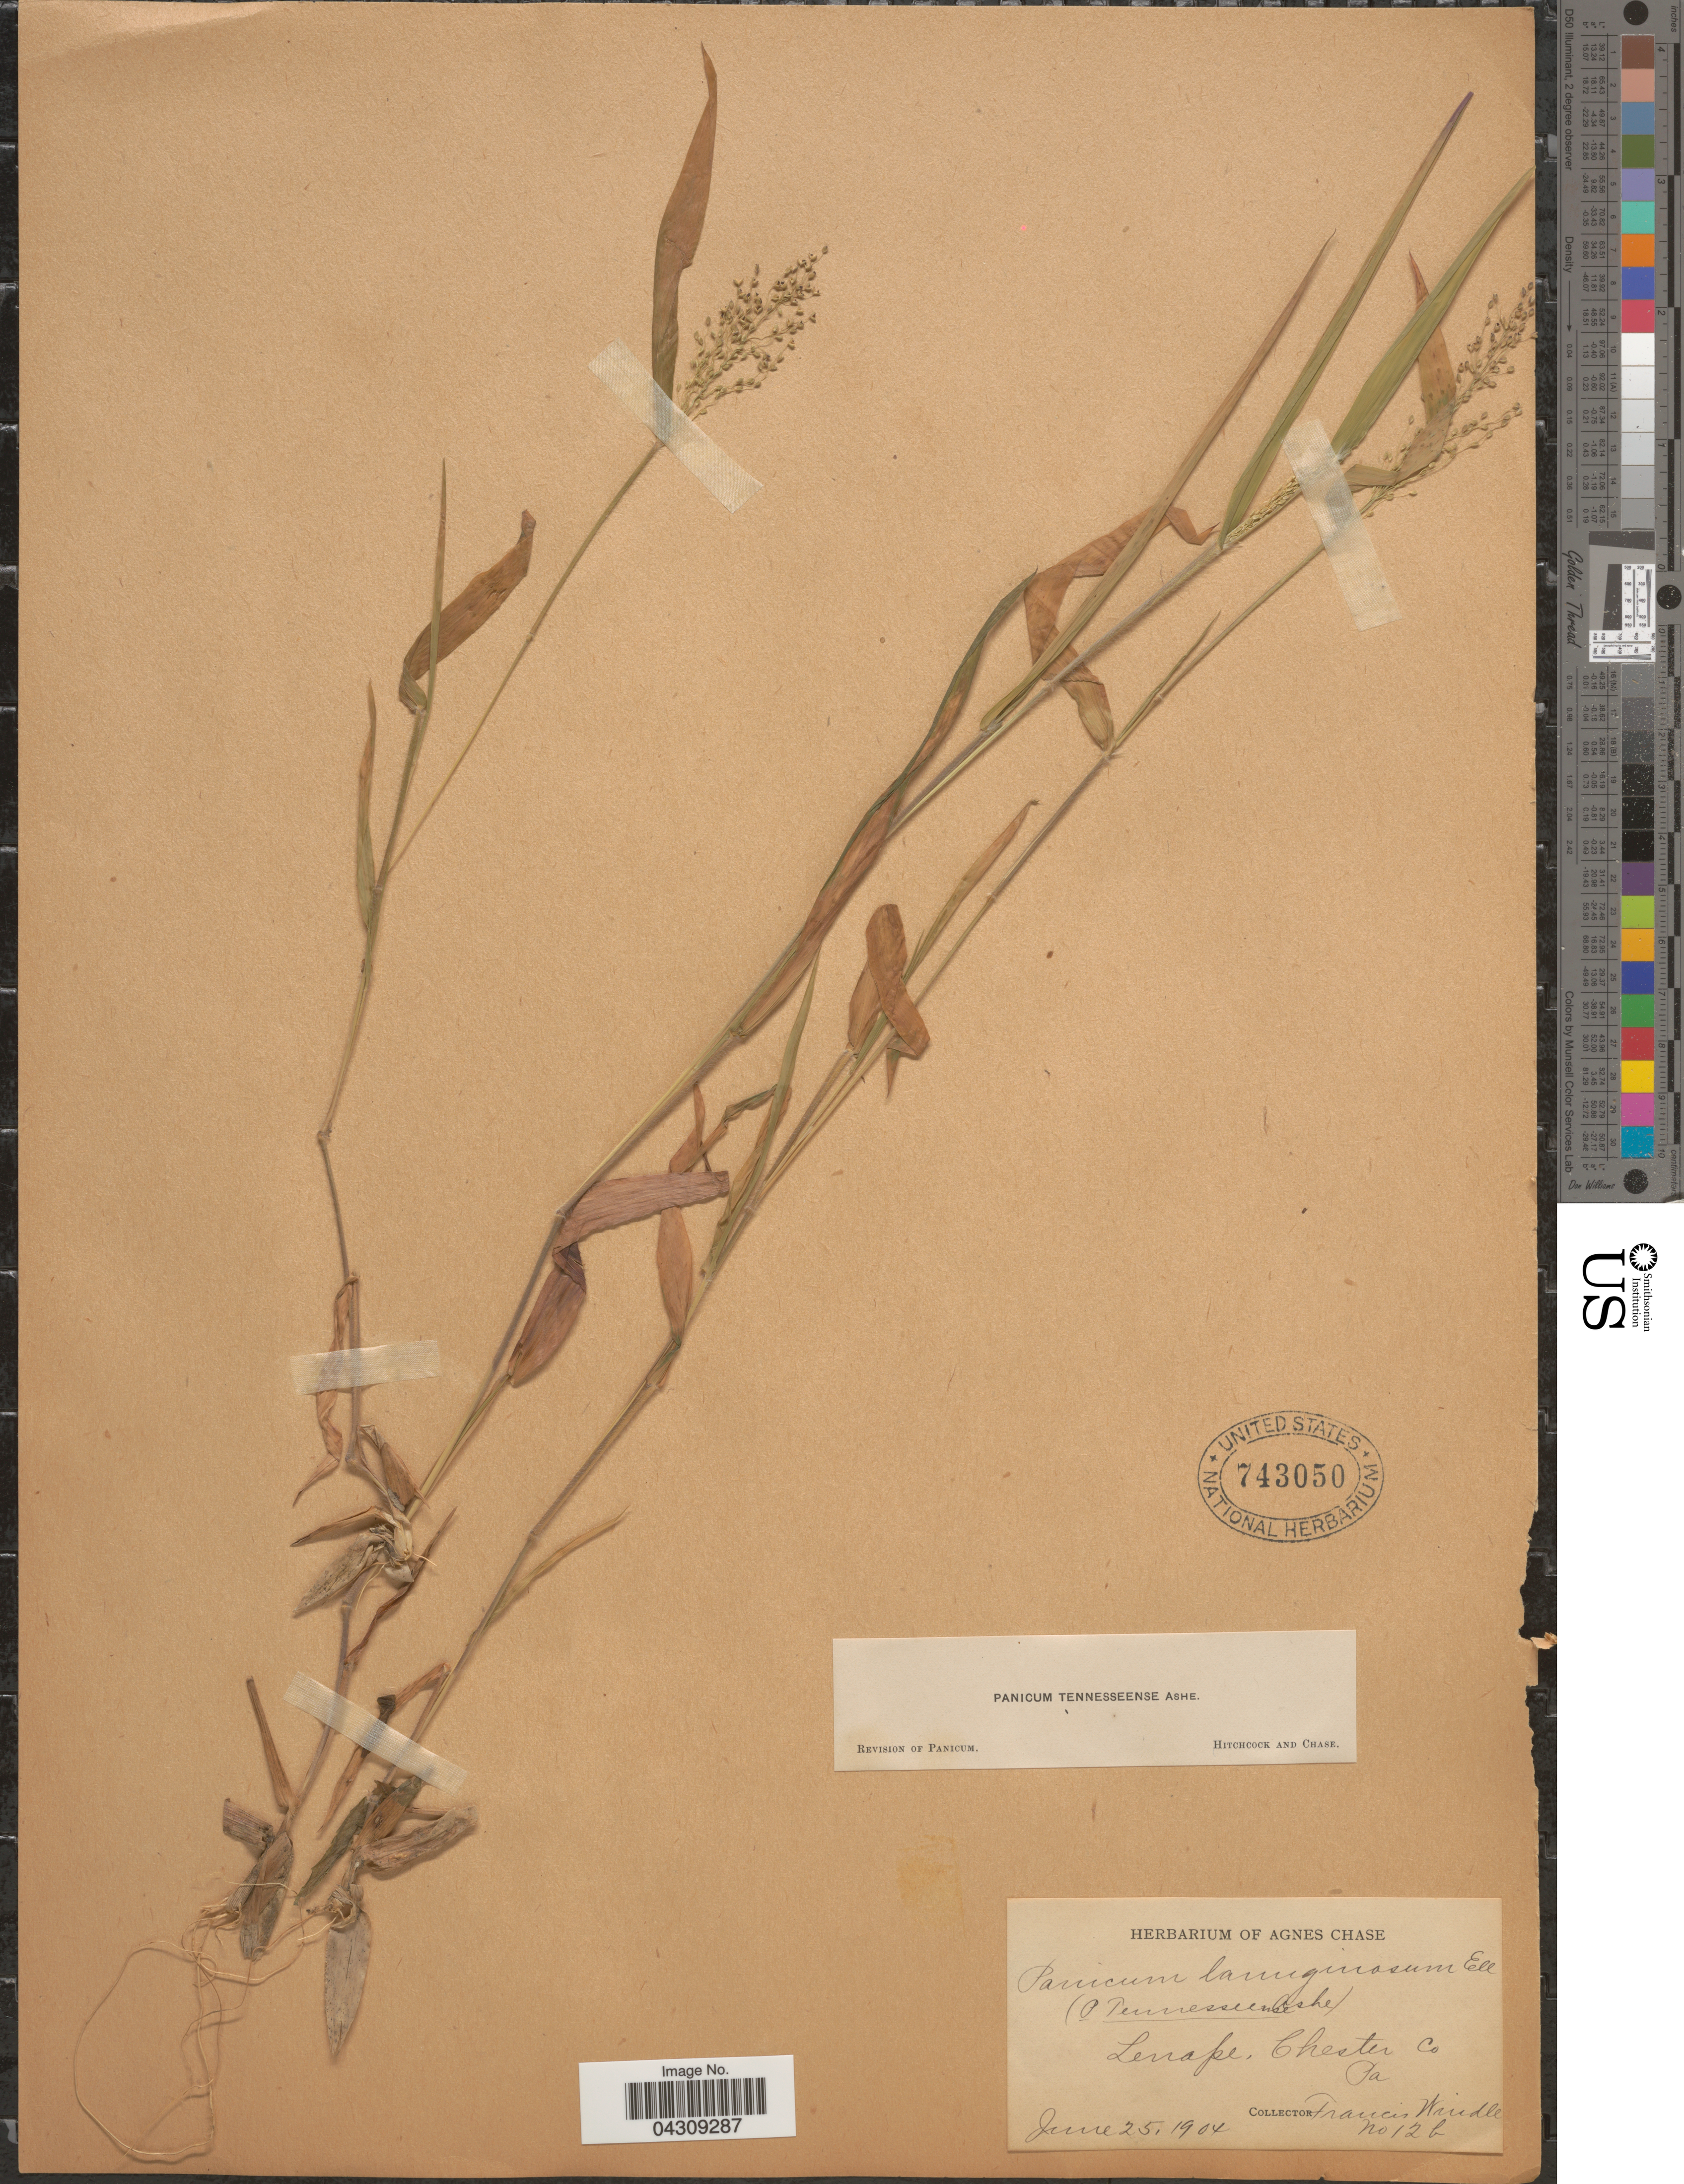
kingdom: Plantae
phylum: Tracheophyta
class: Liliopsida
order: Poales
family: Poaceae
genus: Dichanthelium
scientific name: Dichanthelium acuminatum var. acuminatum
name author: (Sw.) Gould & C.A. Clark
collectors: F. Windle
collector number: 12b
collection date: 1904-06-25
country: United States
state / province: Pennsylvania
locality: Lenape, Chester Co.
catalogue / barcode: US 743050